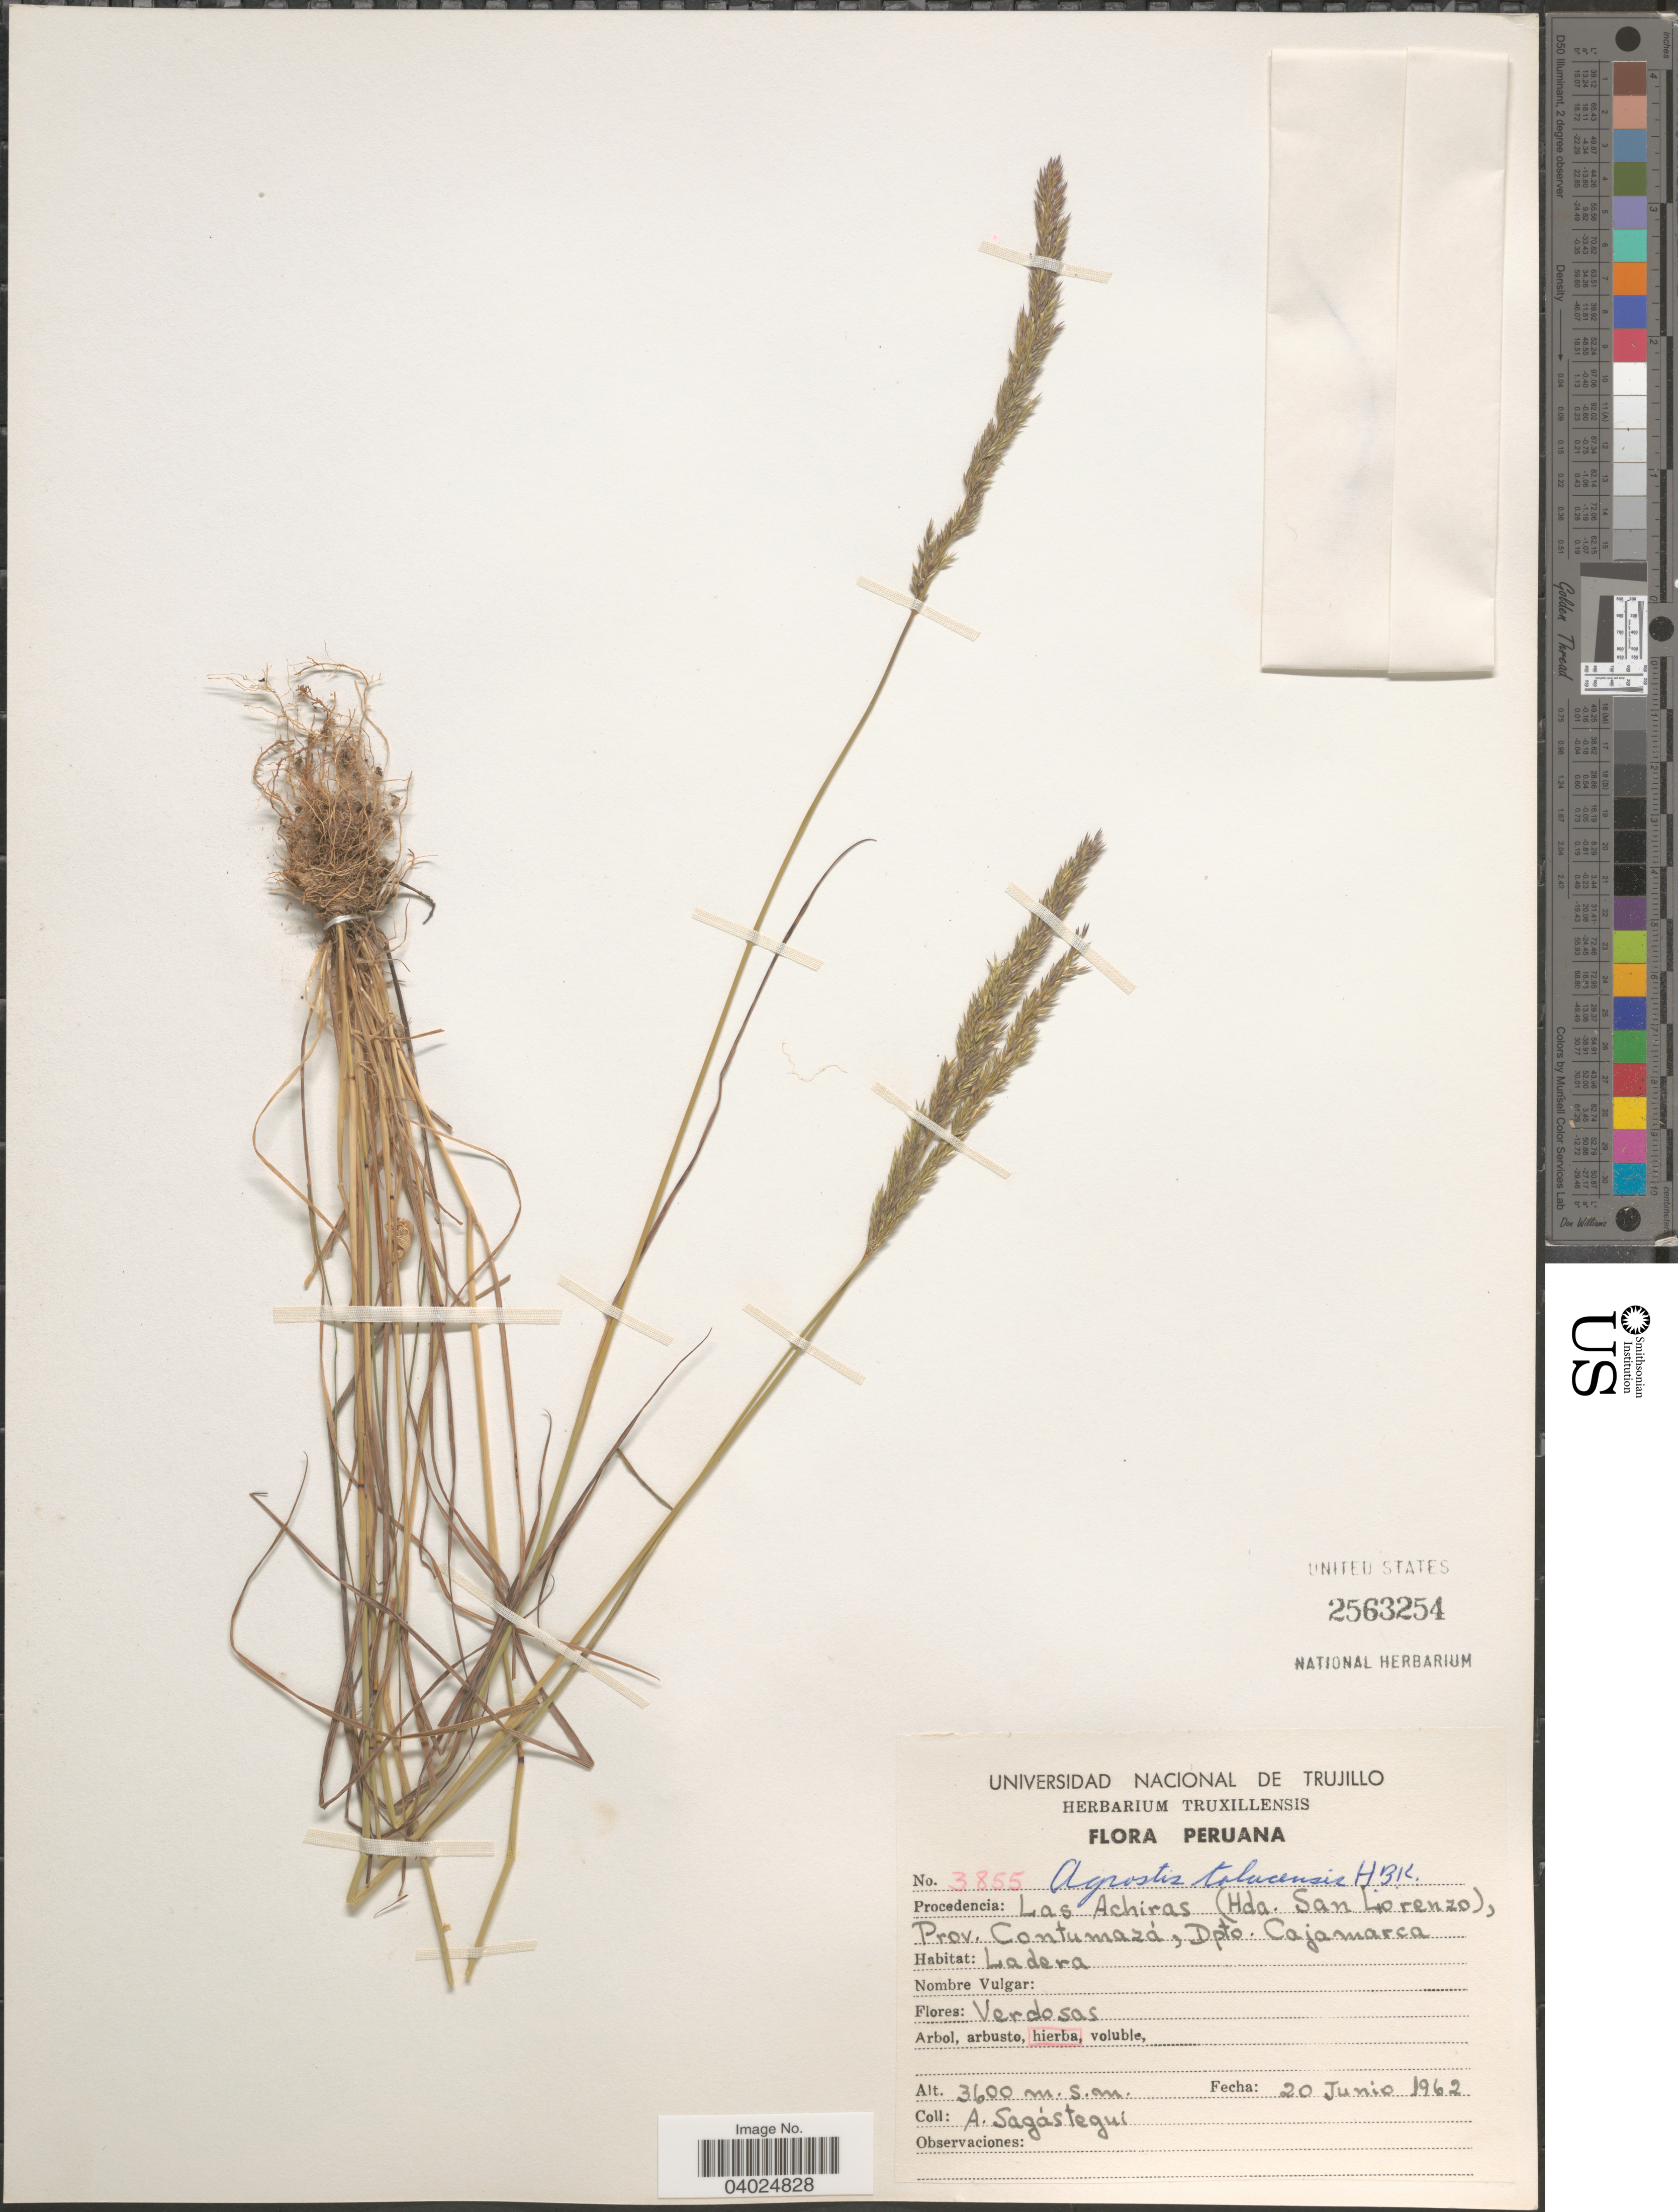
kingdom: Plantae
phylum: Tracheophyta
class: Liliopsida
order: Poales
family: Poaceae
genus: Agrostis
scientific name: Agrostis tolucensis Kunth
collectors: A. Sagastegui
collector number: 3855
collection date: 1962-06-20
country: Peru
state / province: Cajamarca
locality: Las Achiras (Hda. San Lorenzo), Prov. Contumazá, Dpto. Cajamarca.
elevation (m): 3600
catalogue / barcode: US 2563254